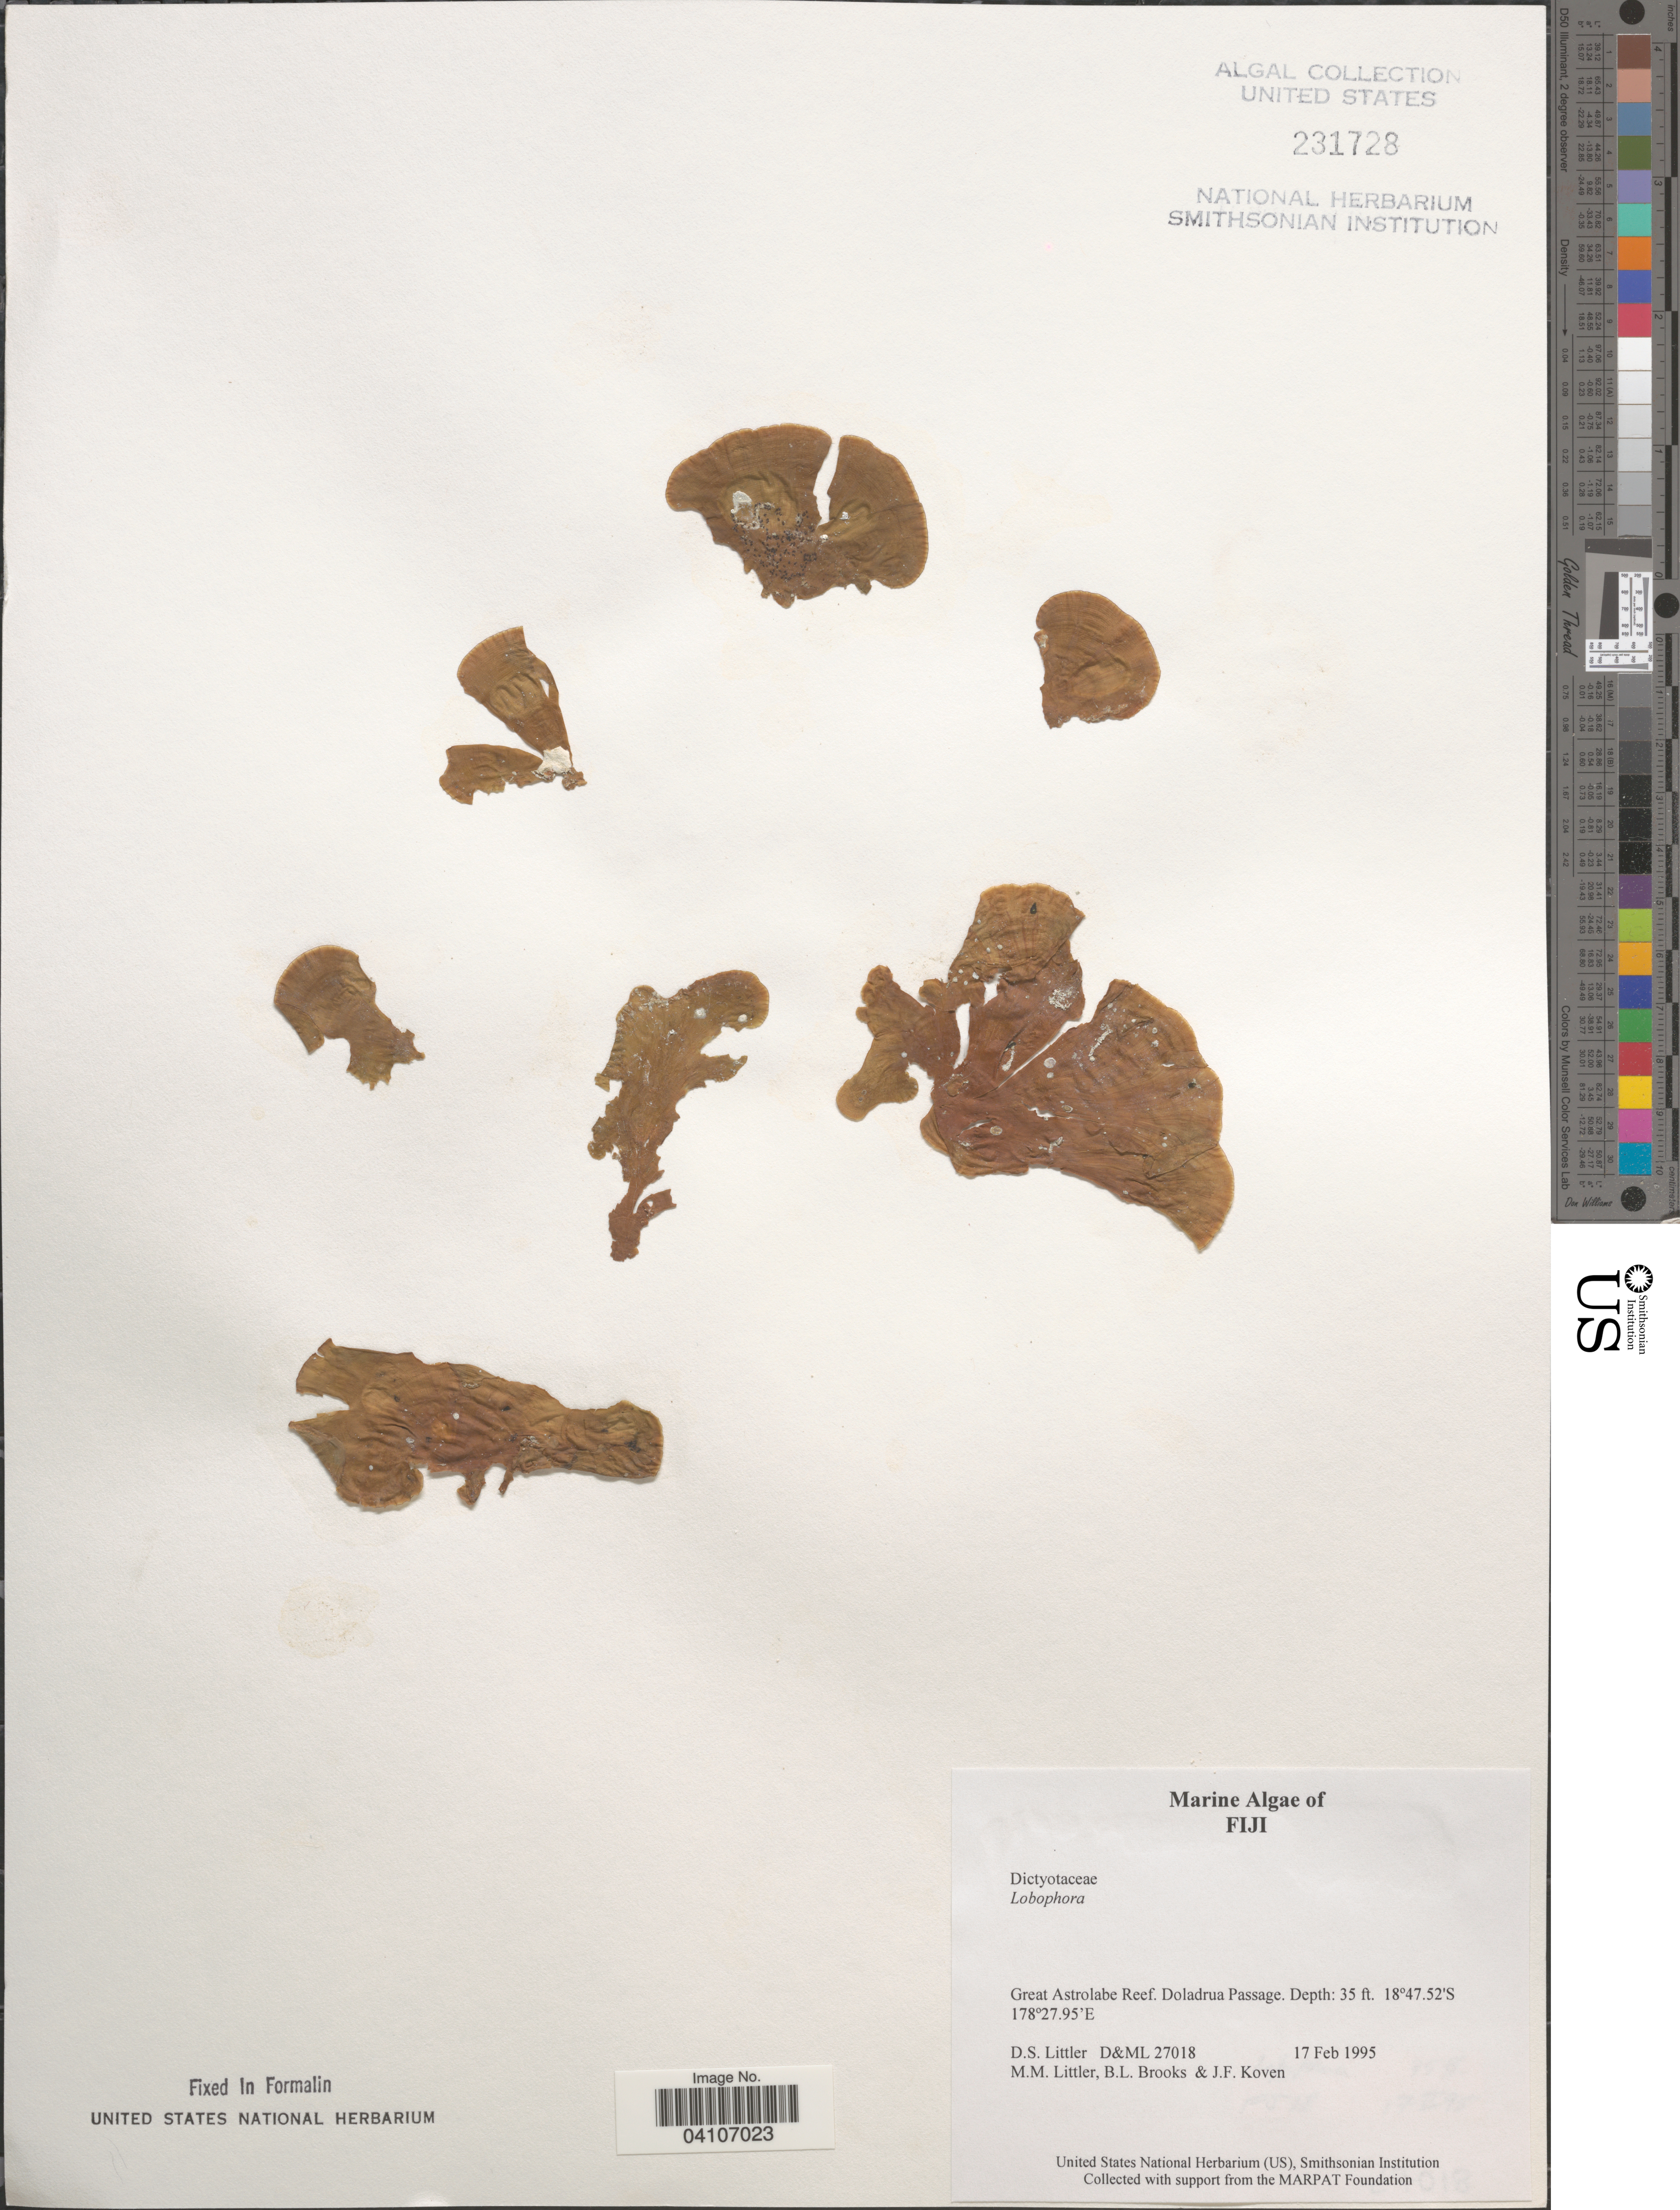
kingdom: Chromista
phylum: Ochrophyta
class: Phaeophyceae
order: Dictyotales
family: Dictyotaceae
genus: Lobophora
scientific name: Lobophora sp.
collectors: D. S. Littler, B. Brooks & J. Koven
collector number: D&ML27018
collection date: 1995-02-17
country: Fiji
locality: Great Astrolabe Reef. Doladrua Passage.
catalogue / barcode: US 231728